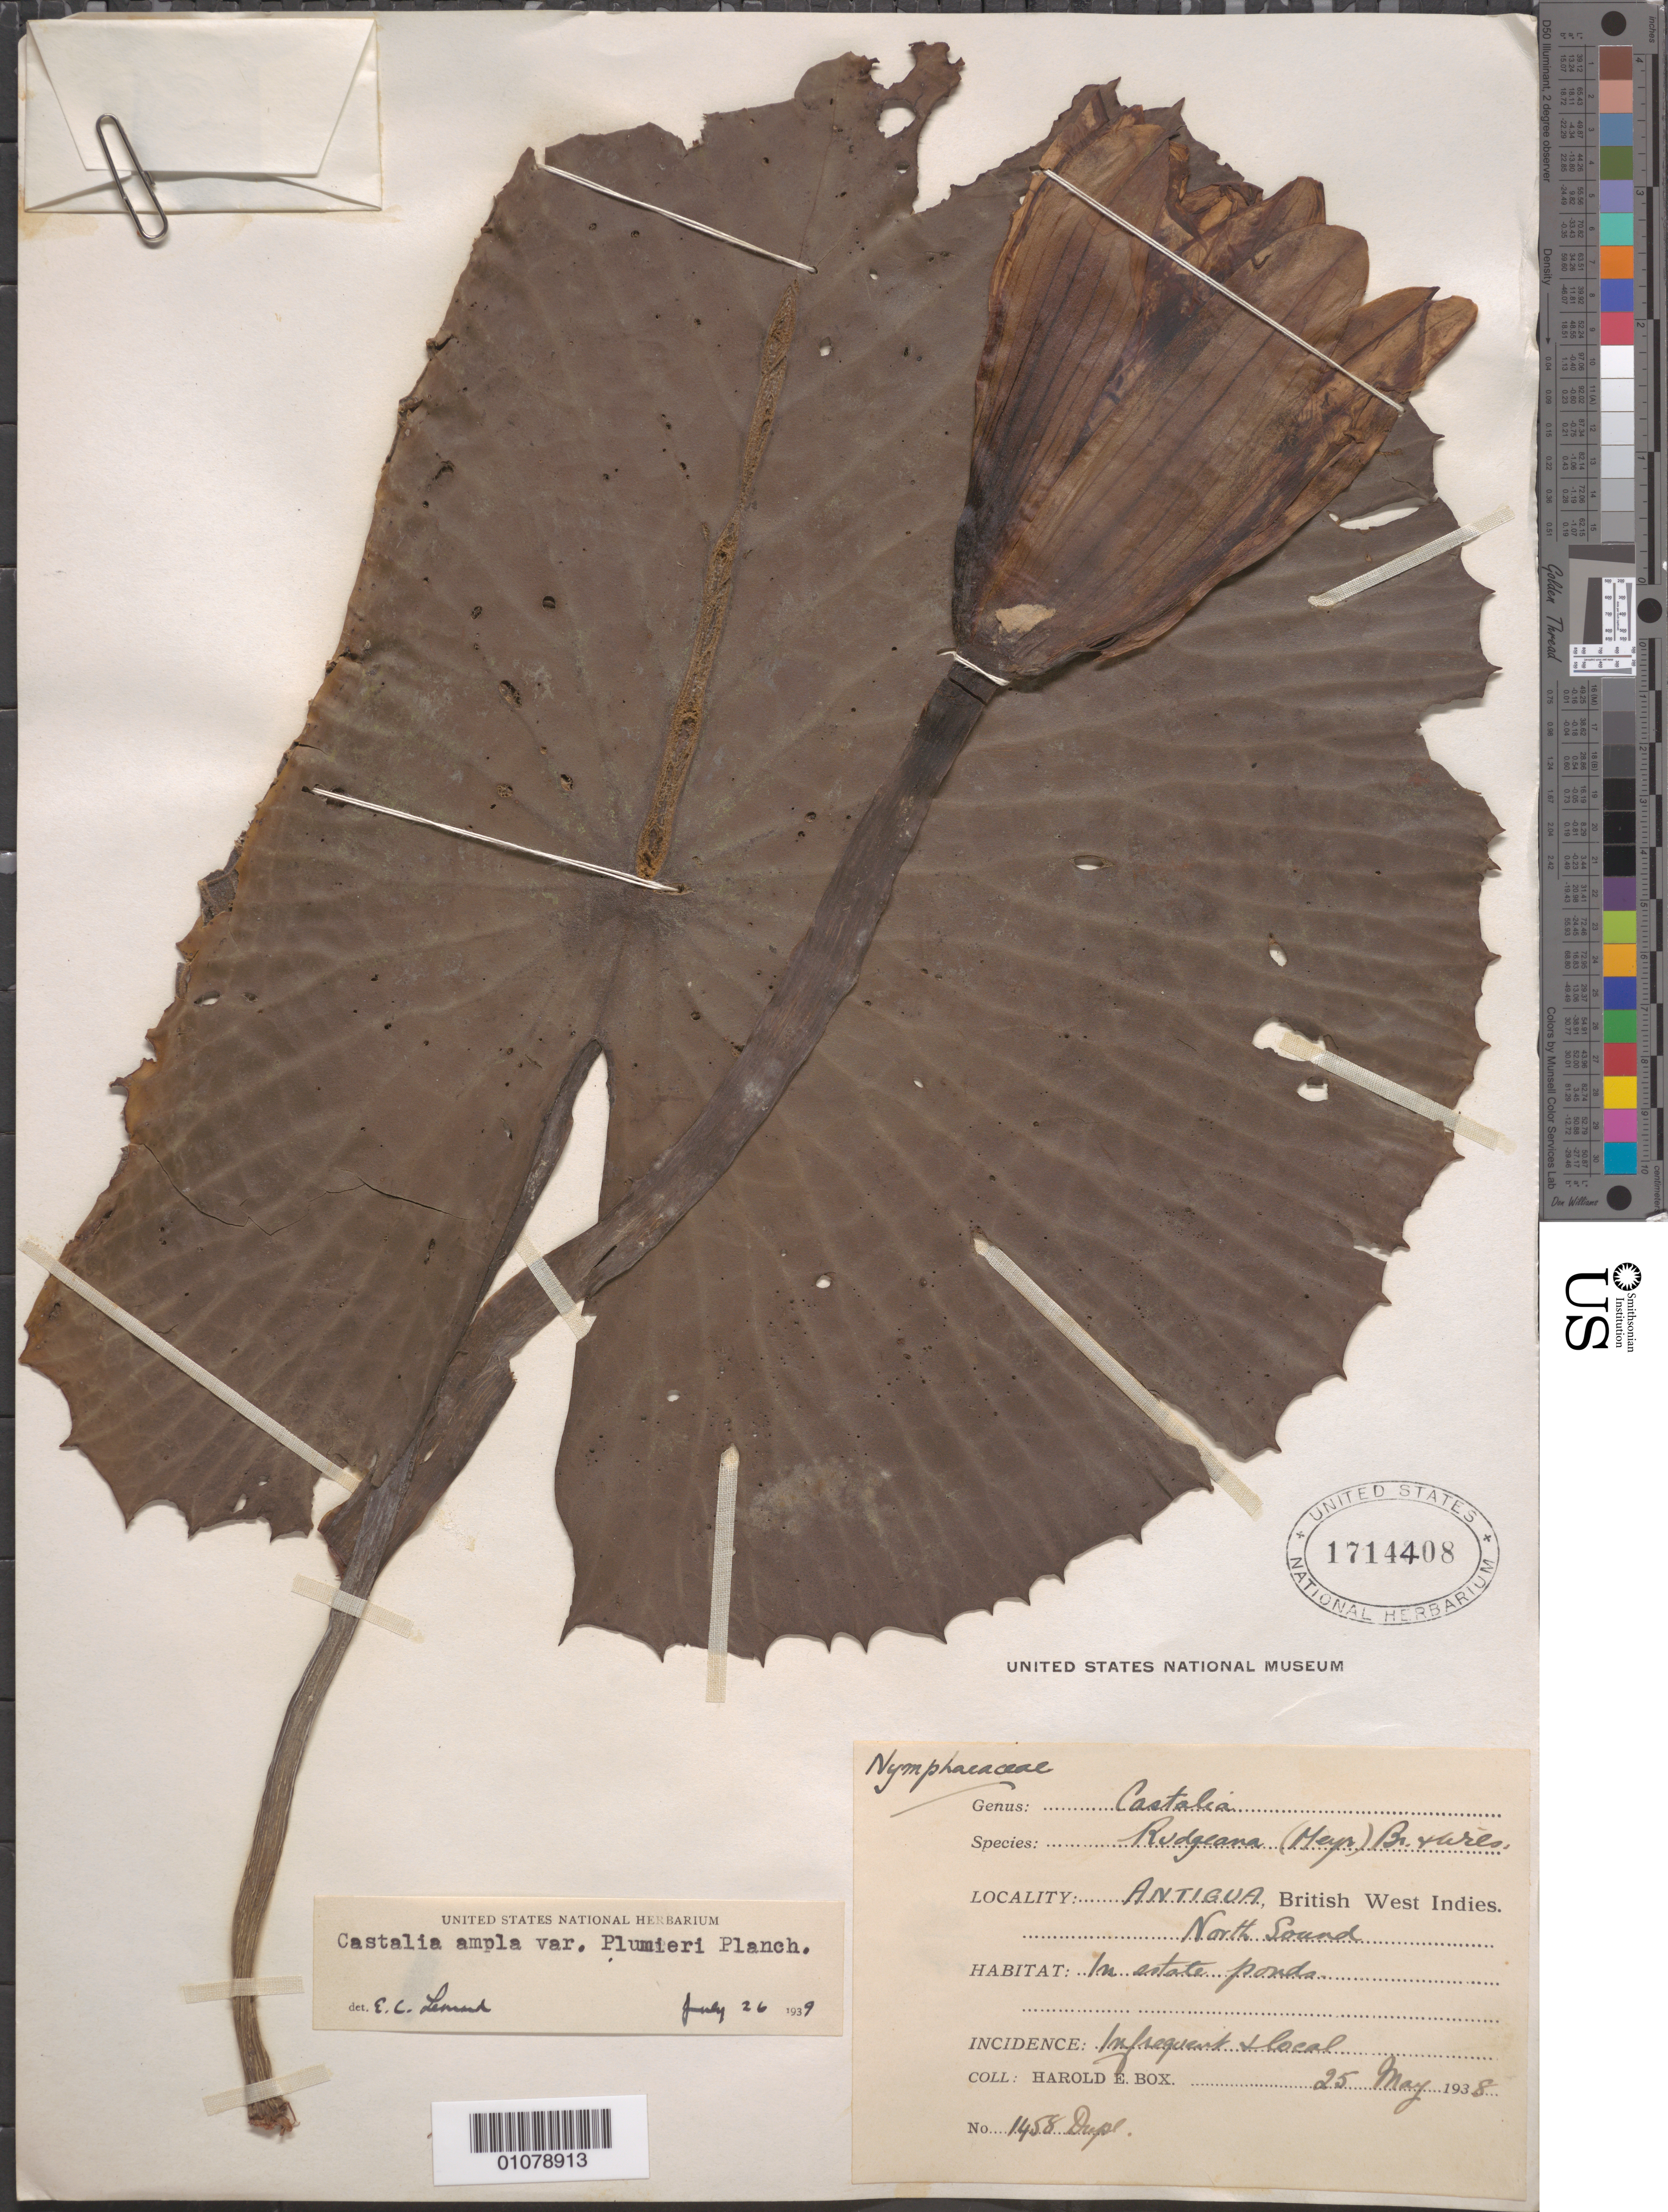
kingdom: Plantae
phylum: Tracheophyta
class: Magnoliopsida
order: Nymphaeales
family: Nymphaeaceae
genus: Nymphaea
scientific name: Nymphaea sp.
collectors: H. E. Box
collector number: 1458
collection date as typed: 25 May 1938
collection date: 1938-05-25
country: Antigua and Barbuda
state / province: Saint Paul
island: Antigua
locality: Antigua, North Sound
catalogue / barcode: US 1714408